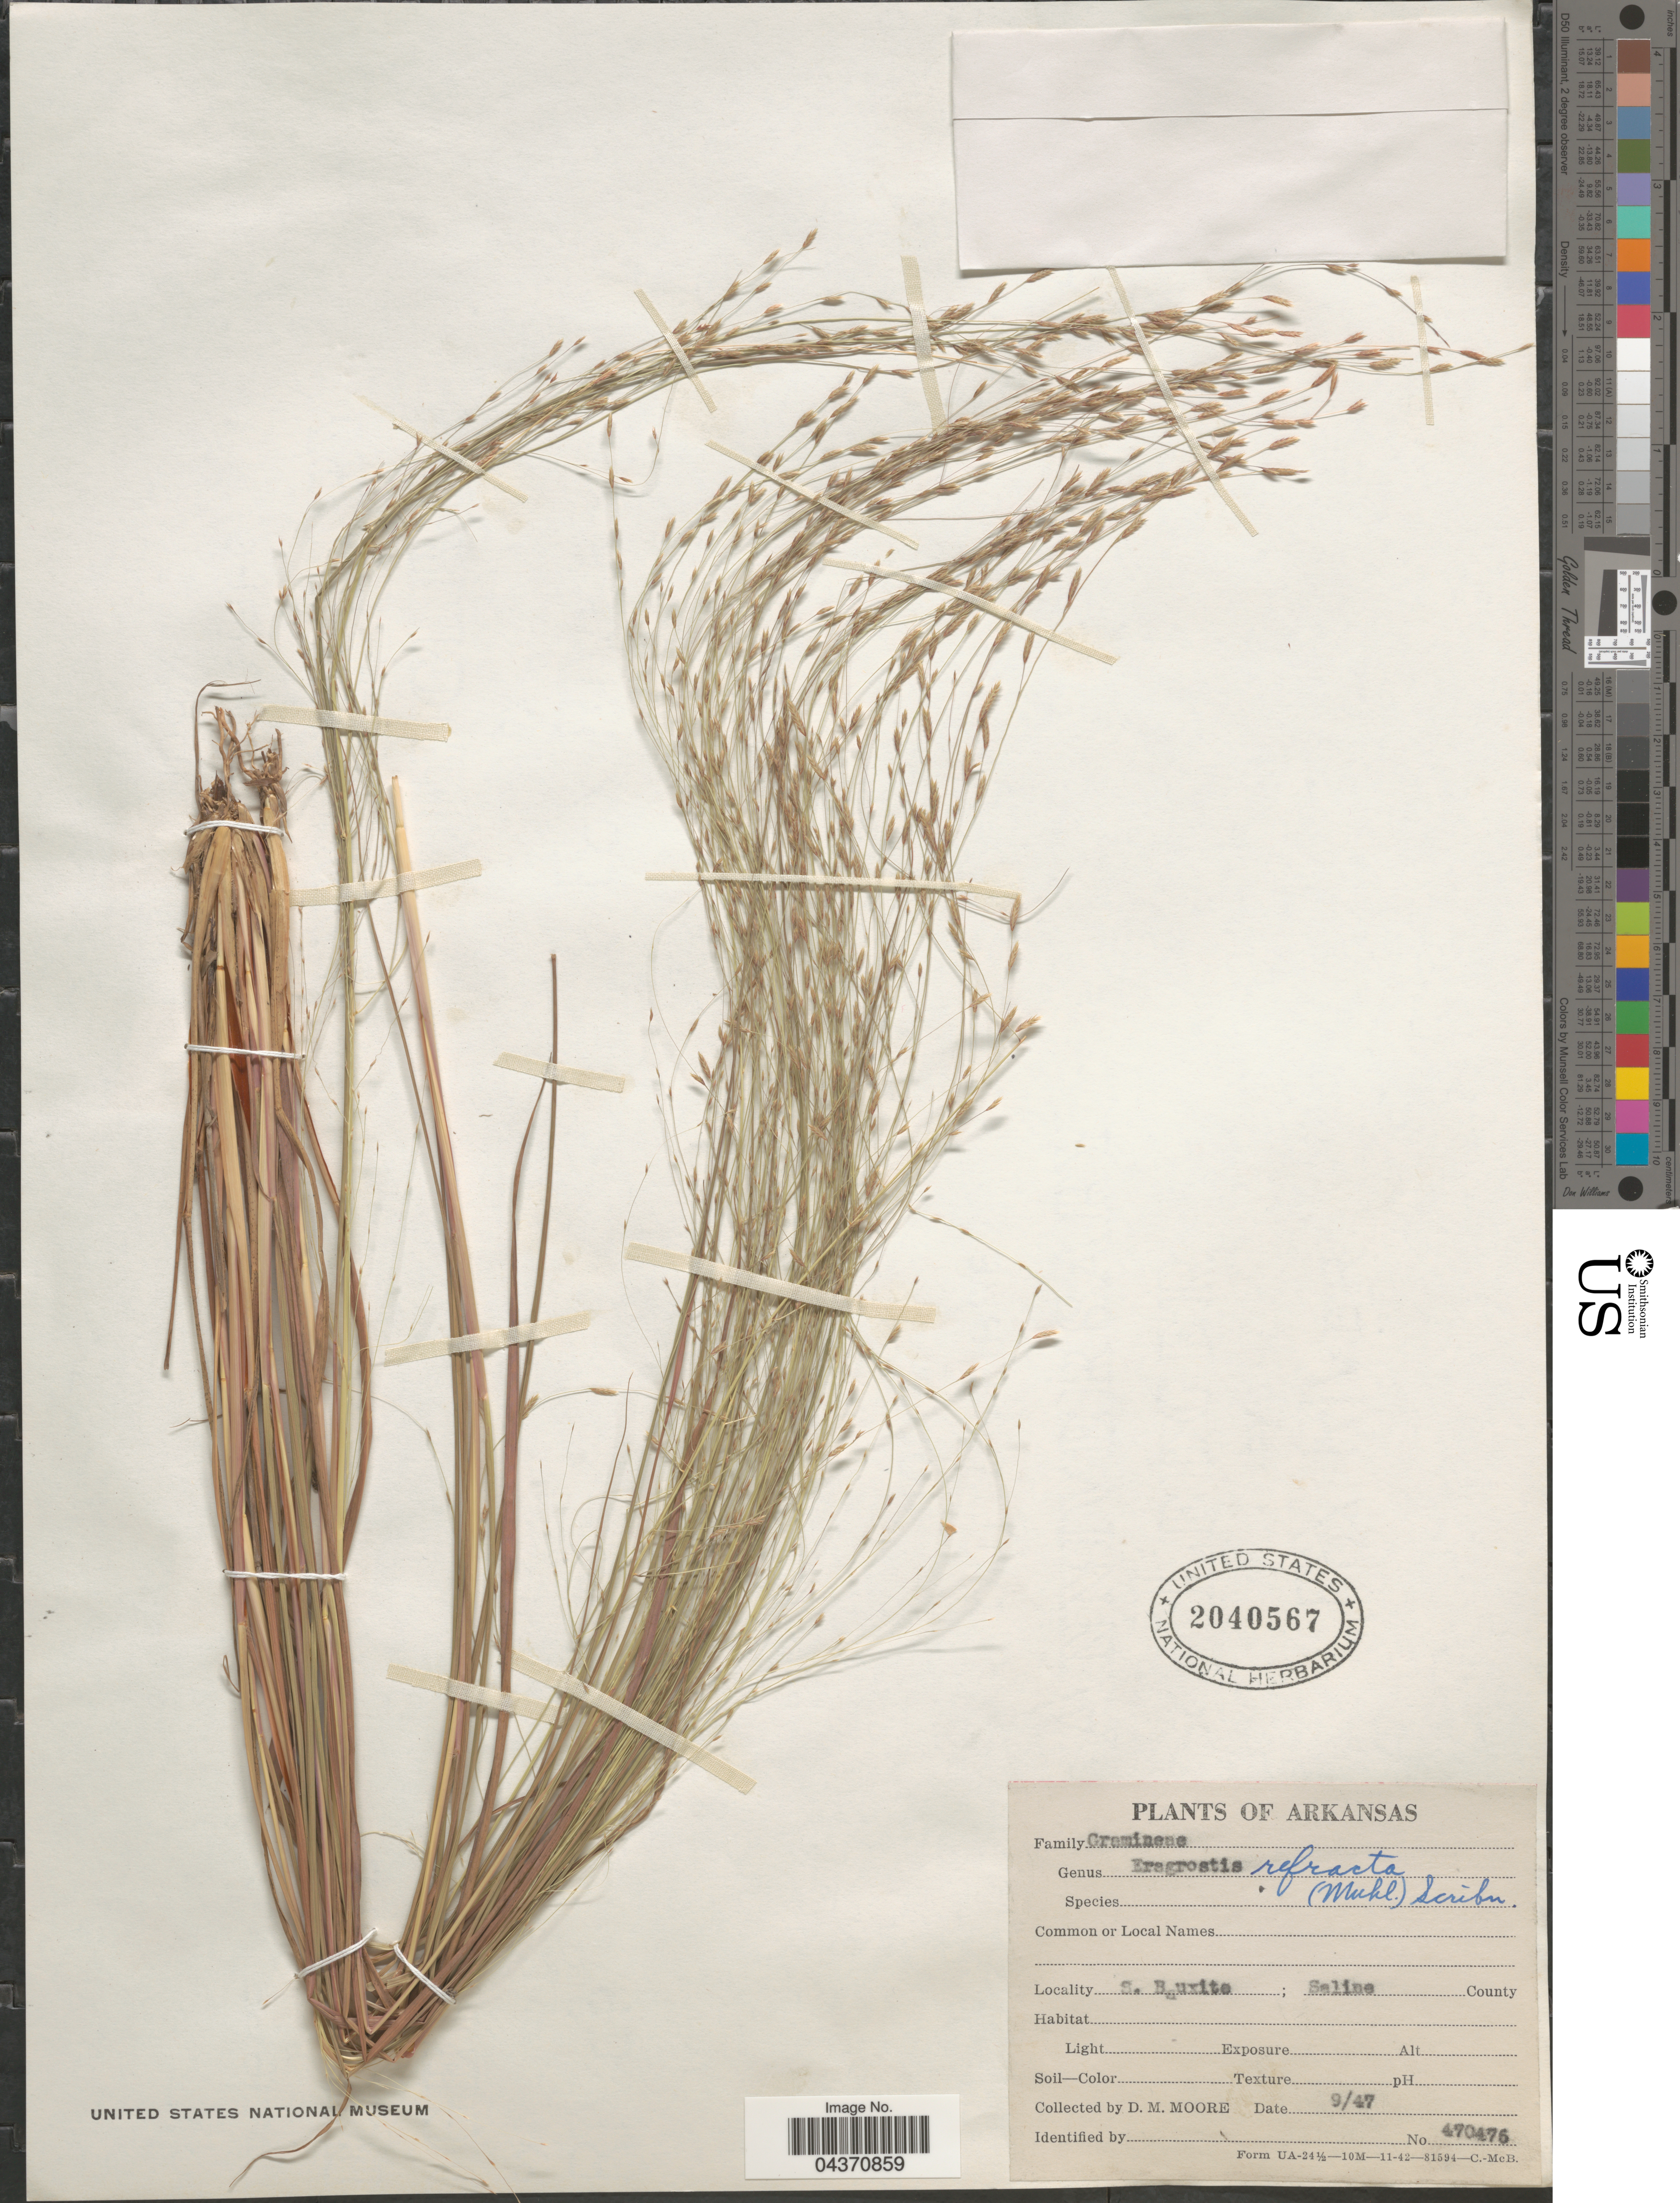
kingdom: Plantae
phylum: Tracheophyta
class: Liliopsida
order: Poales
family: Poaceae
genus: Eragrostis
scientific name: Eragrostis refracta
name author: (Muhl.) Scribn.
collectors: D. Moore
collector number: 470476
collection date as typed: Transcribed d/m/y: /9/47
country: United States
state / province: Arkansas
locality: S. Bauxite; Saline County.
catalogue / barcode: US 2040567